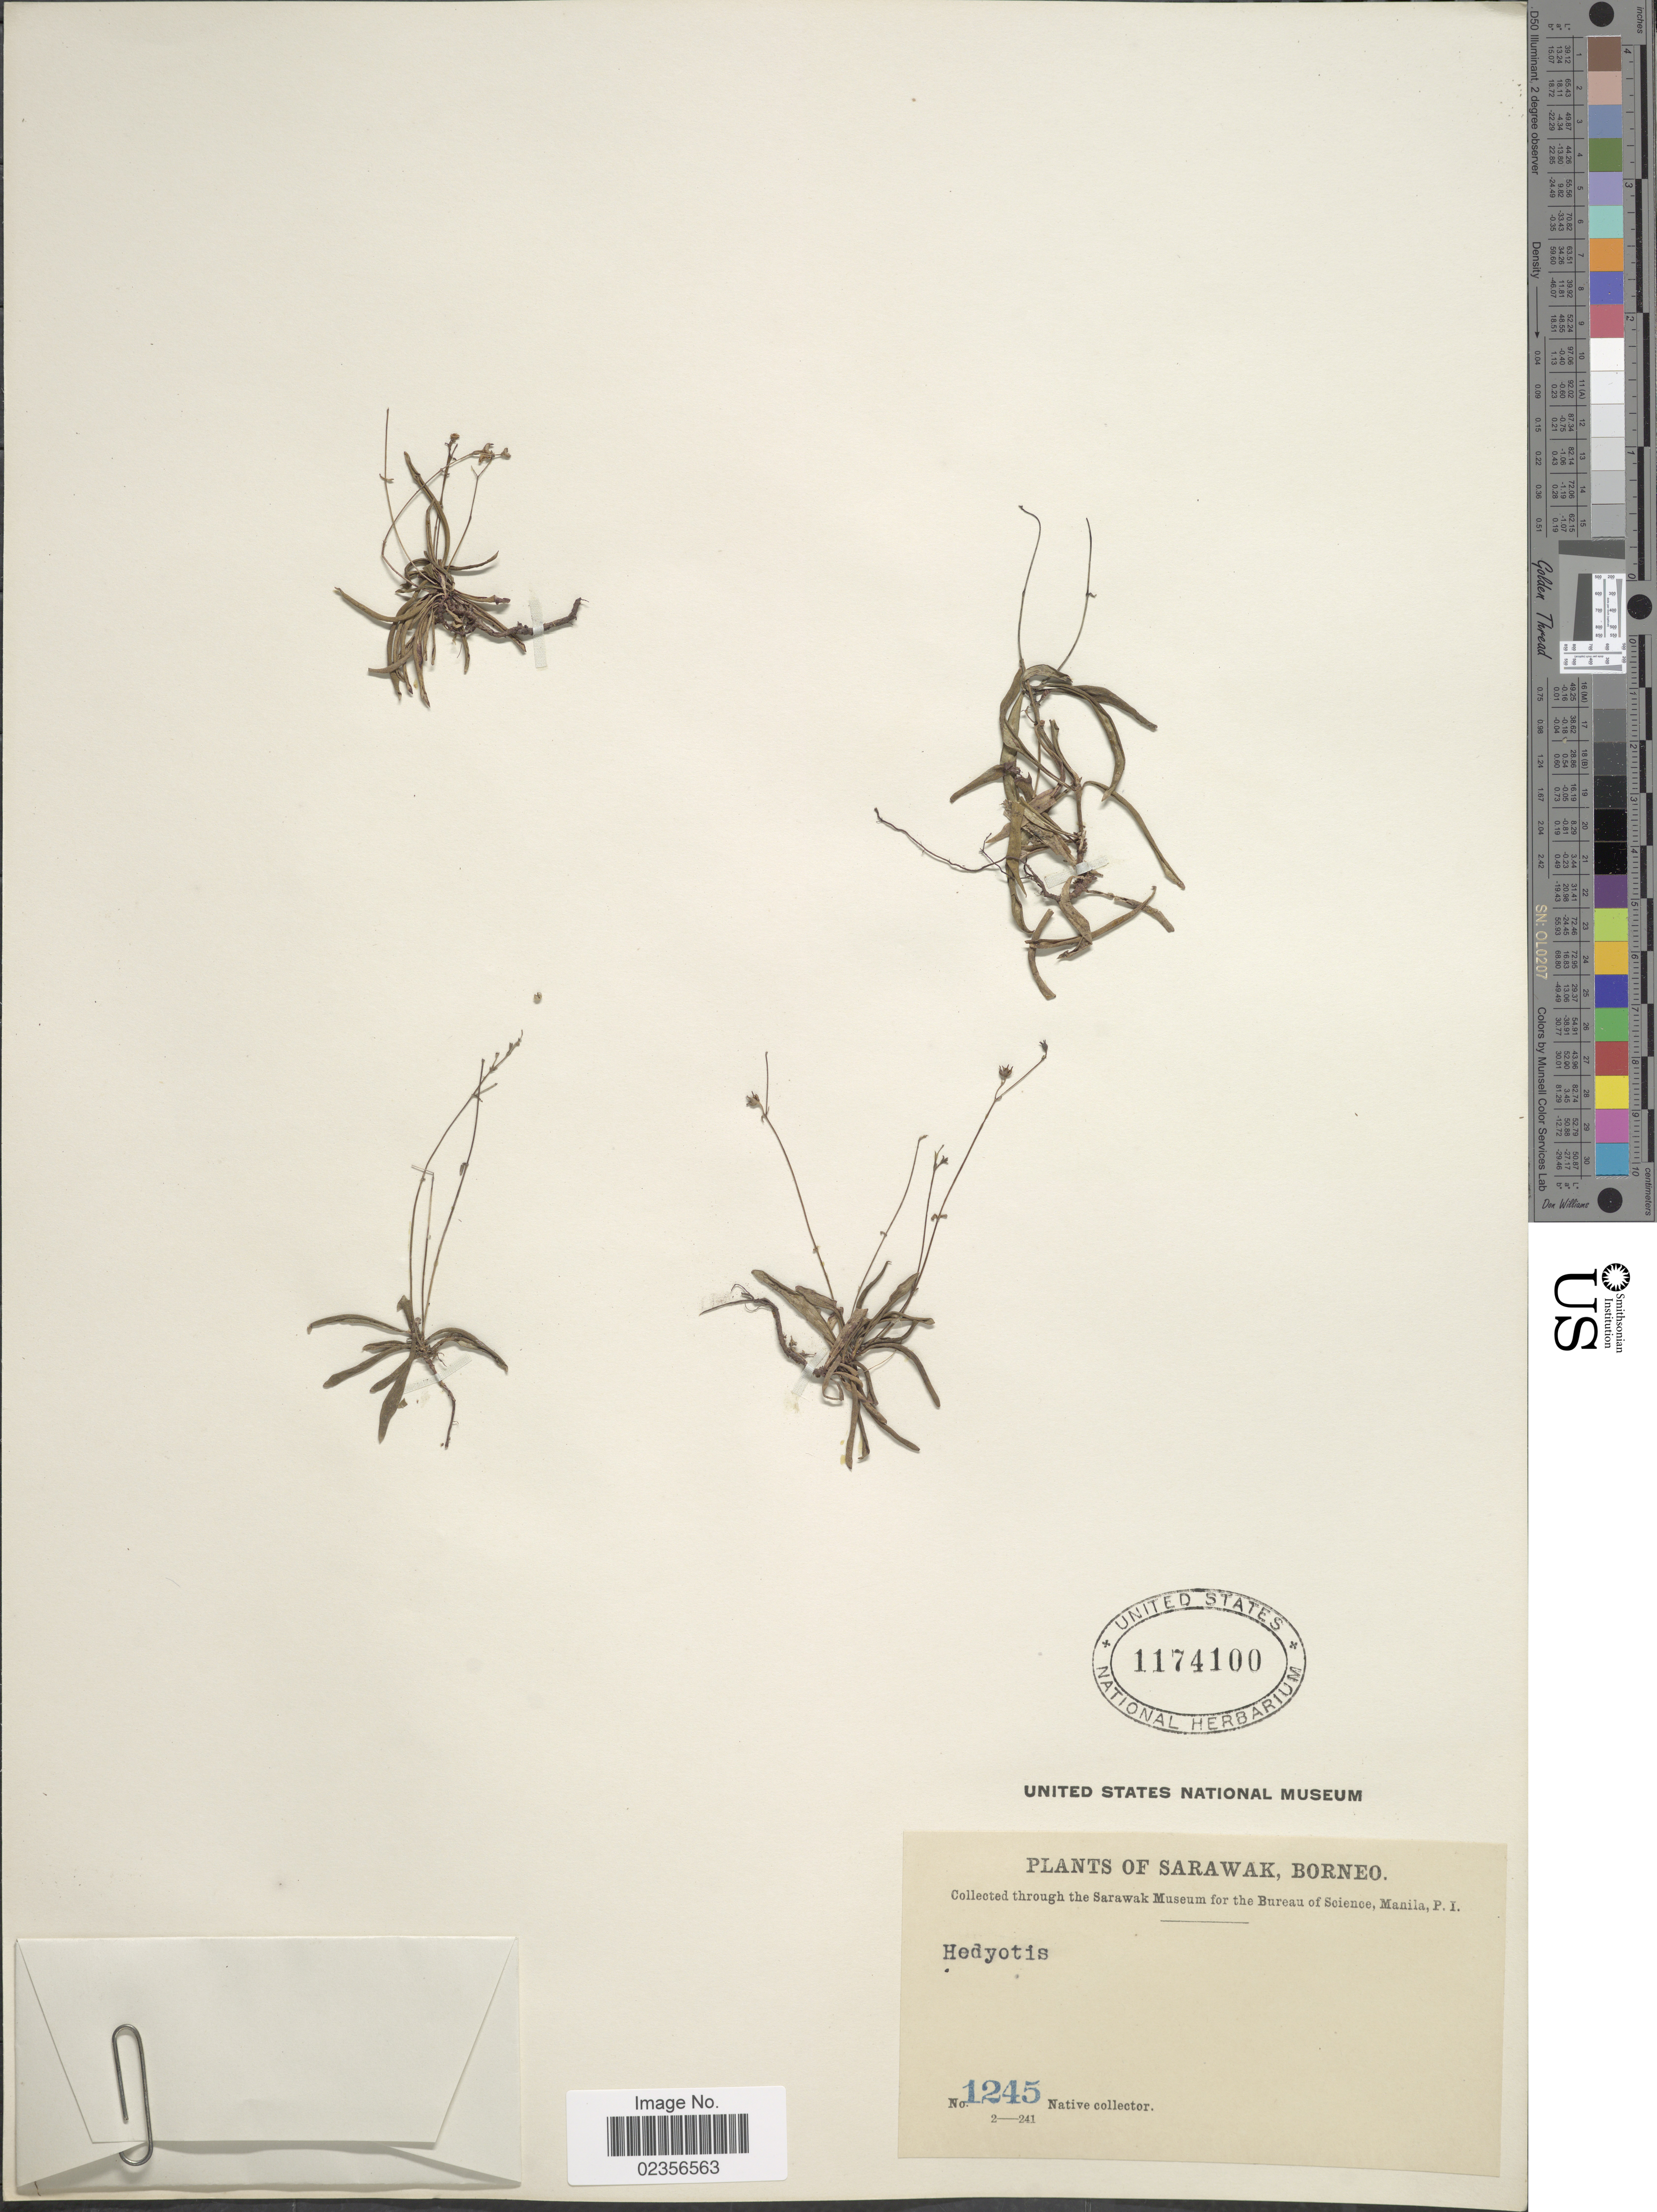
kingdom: Plantae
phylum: Tracheophyta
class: Magnoliopsida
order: Gentianales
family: Rubiaceae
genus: Hedyotis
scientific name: Hedyotis sp.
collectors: Native collector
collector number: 1245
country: Malaysia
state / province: Sarawak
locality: Borneo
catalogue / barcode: US 1174100